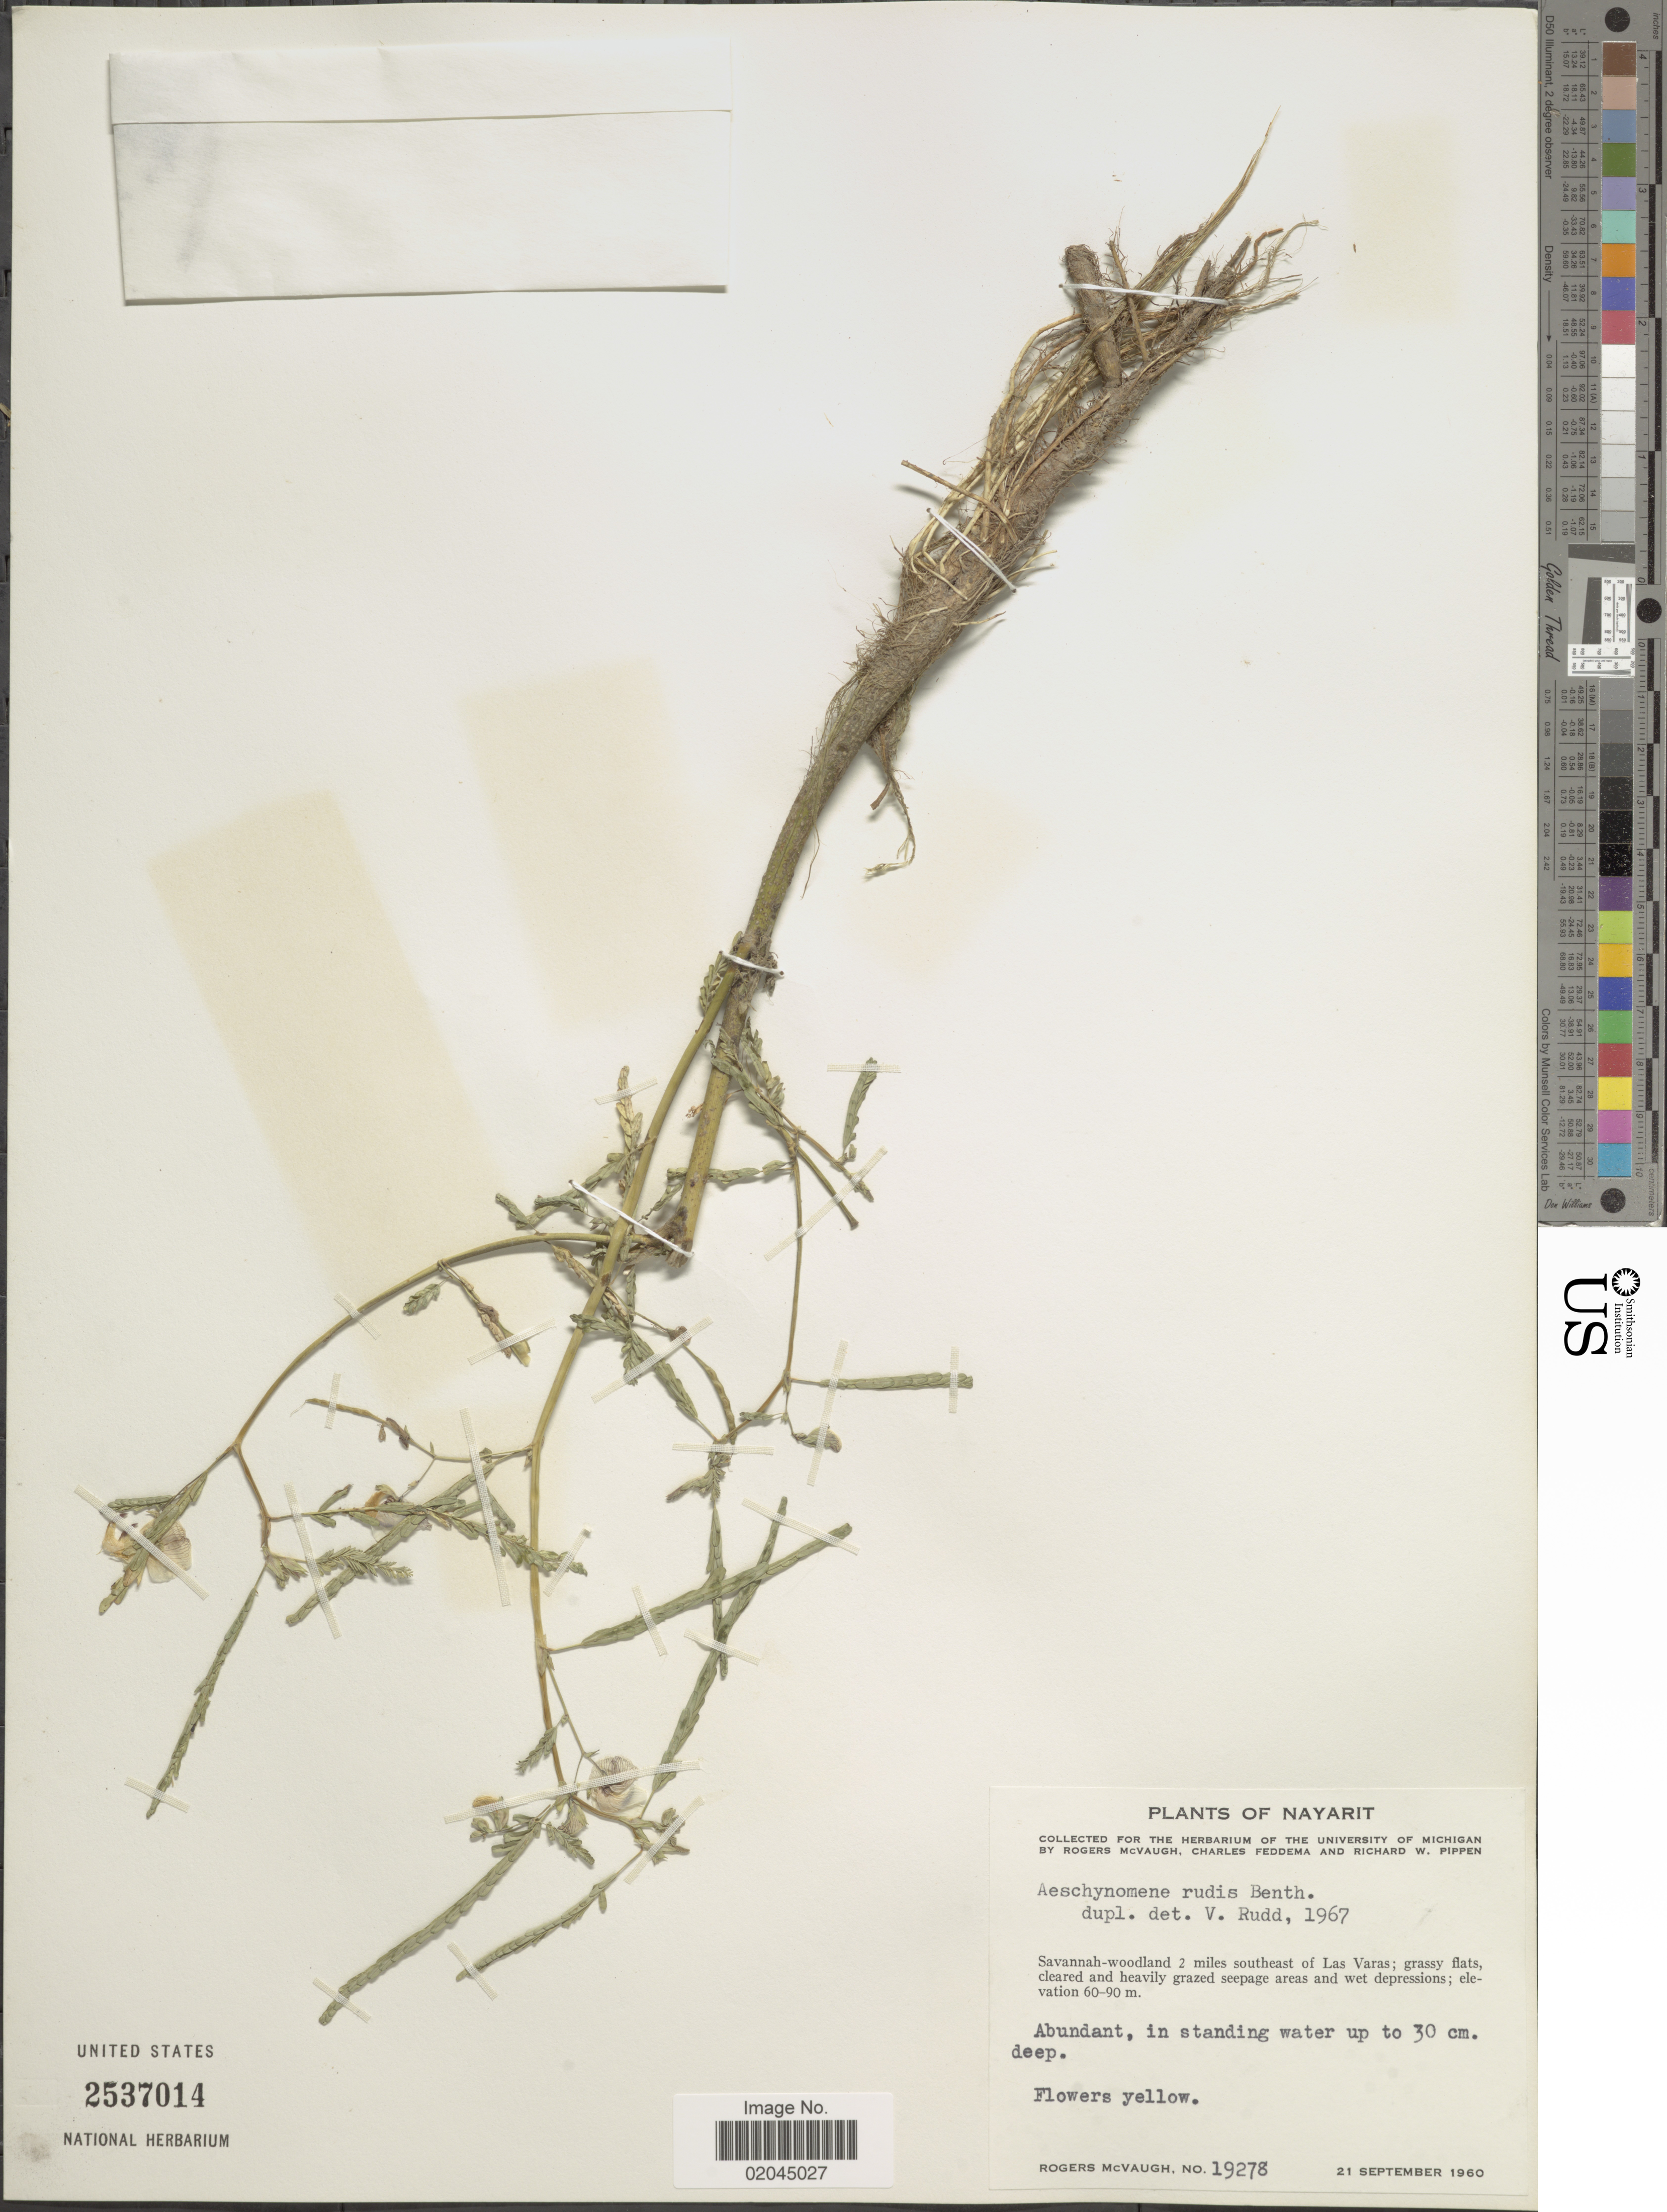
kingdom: Plantae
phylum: Tracheophyta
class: Magnoliopsida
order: Fabales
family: Fabaceae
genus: Aeschynomene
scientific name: Aeschynomene rudis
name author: Benth.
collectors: R. McVaugh, C. Feddema & R. W. Pippen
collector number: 19278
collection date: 1960-09-21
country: Mexico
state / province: Nayarit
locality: Savannah-woodland 2 miles southeast of Las Veras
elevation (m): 60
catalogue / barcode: US 2537014